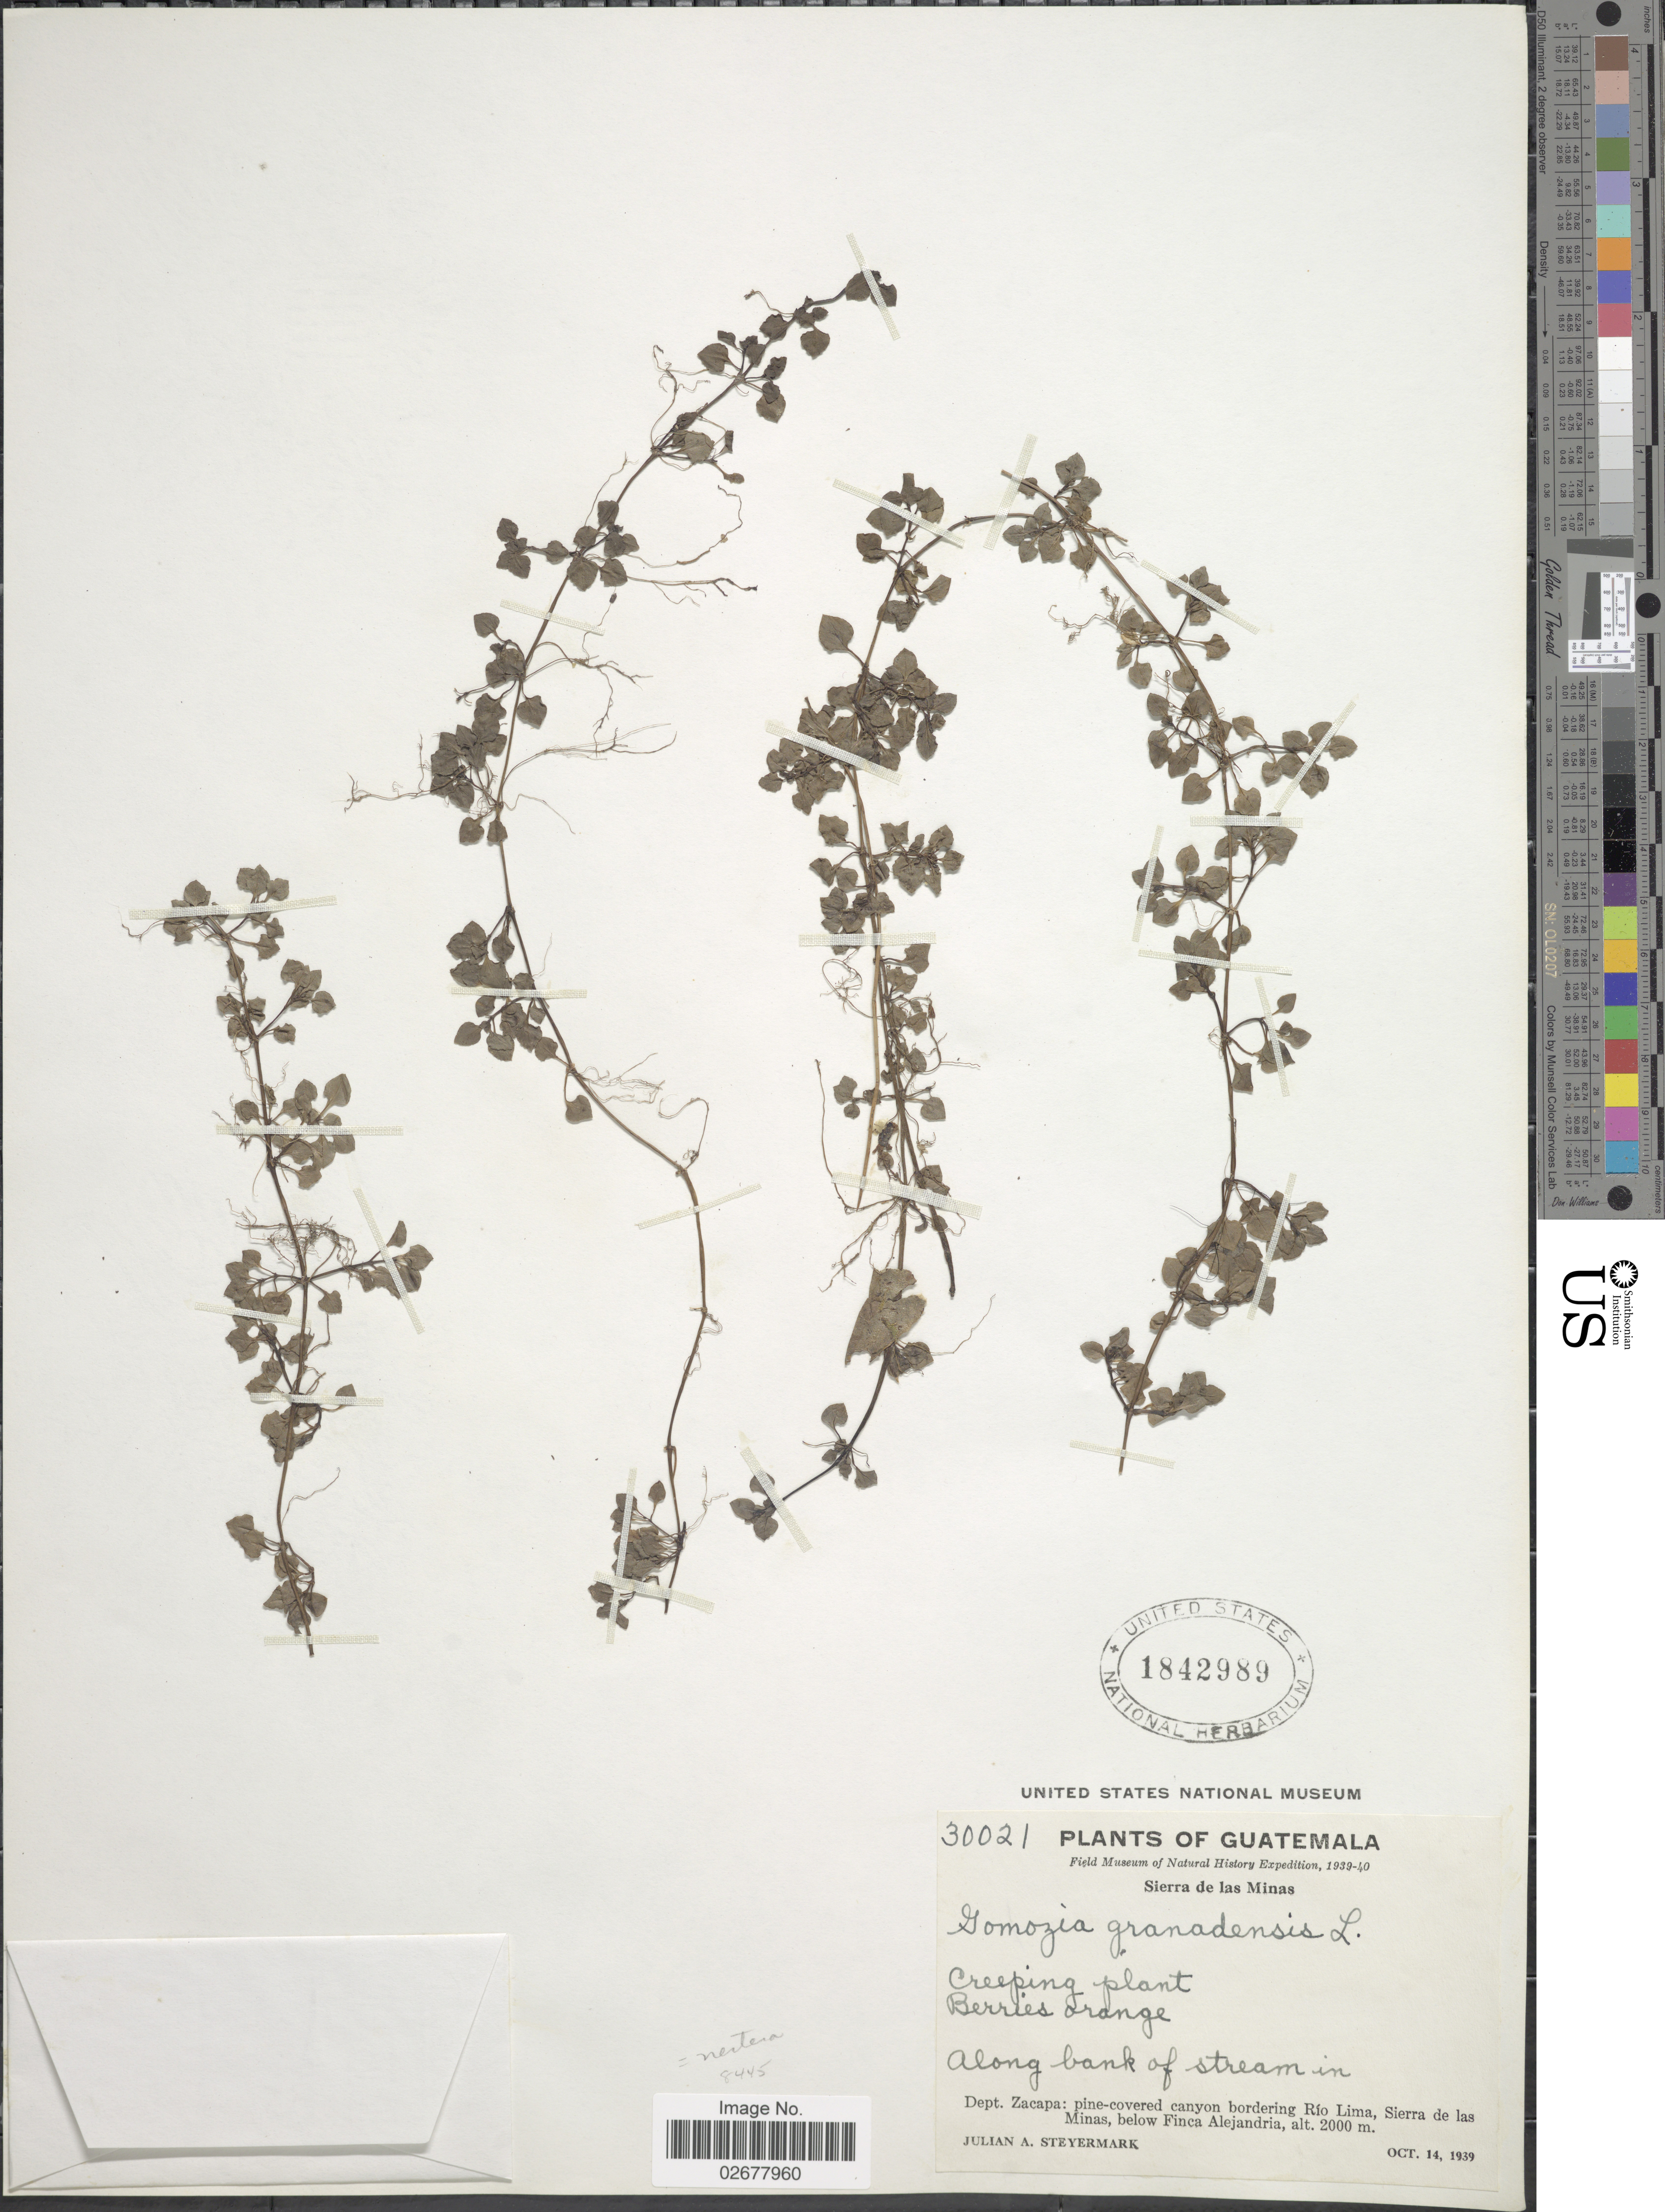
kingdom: Plantae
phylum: Tracheophyta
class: Magnoliopsida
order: Gentianales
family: Rubiaceae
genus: Nertera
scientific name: Nertera depressa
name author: Banks & Sol. ex Gaertn.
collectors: J. Steyermark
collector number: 30021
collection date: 1939-10-14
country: Guatemala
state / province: Zacapa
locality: Sierra de las Minas, Along bank of stream in Dept. Zacapa: pine-covered canyon bordering Río Lima, Sierra de las Minas, below Finca Alejandria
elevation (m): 2000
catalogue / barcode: US 1842989